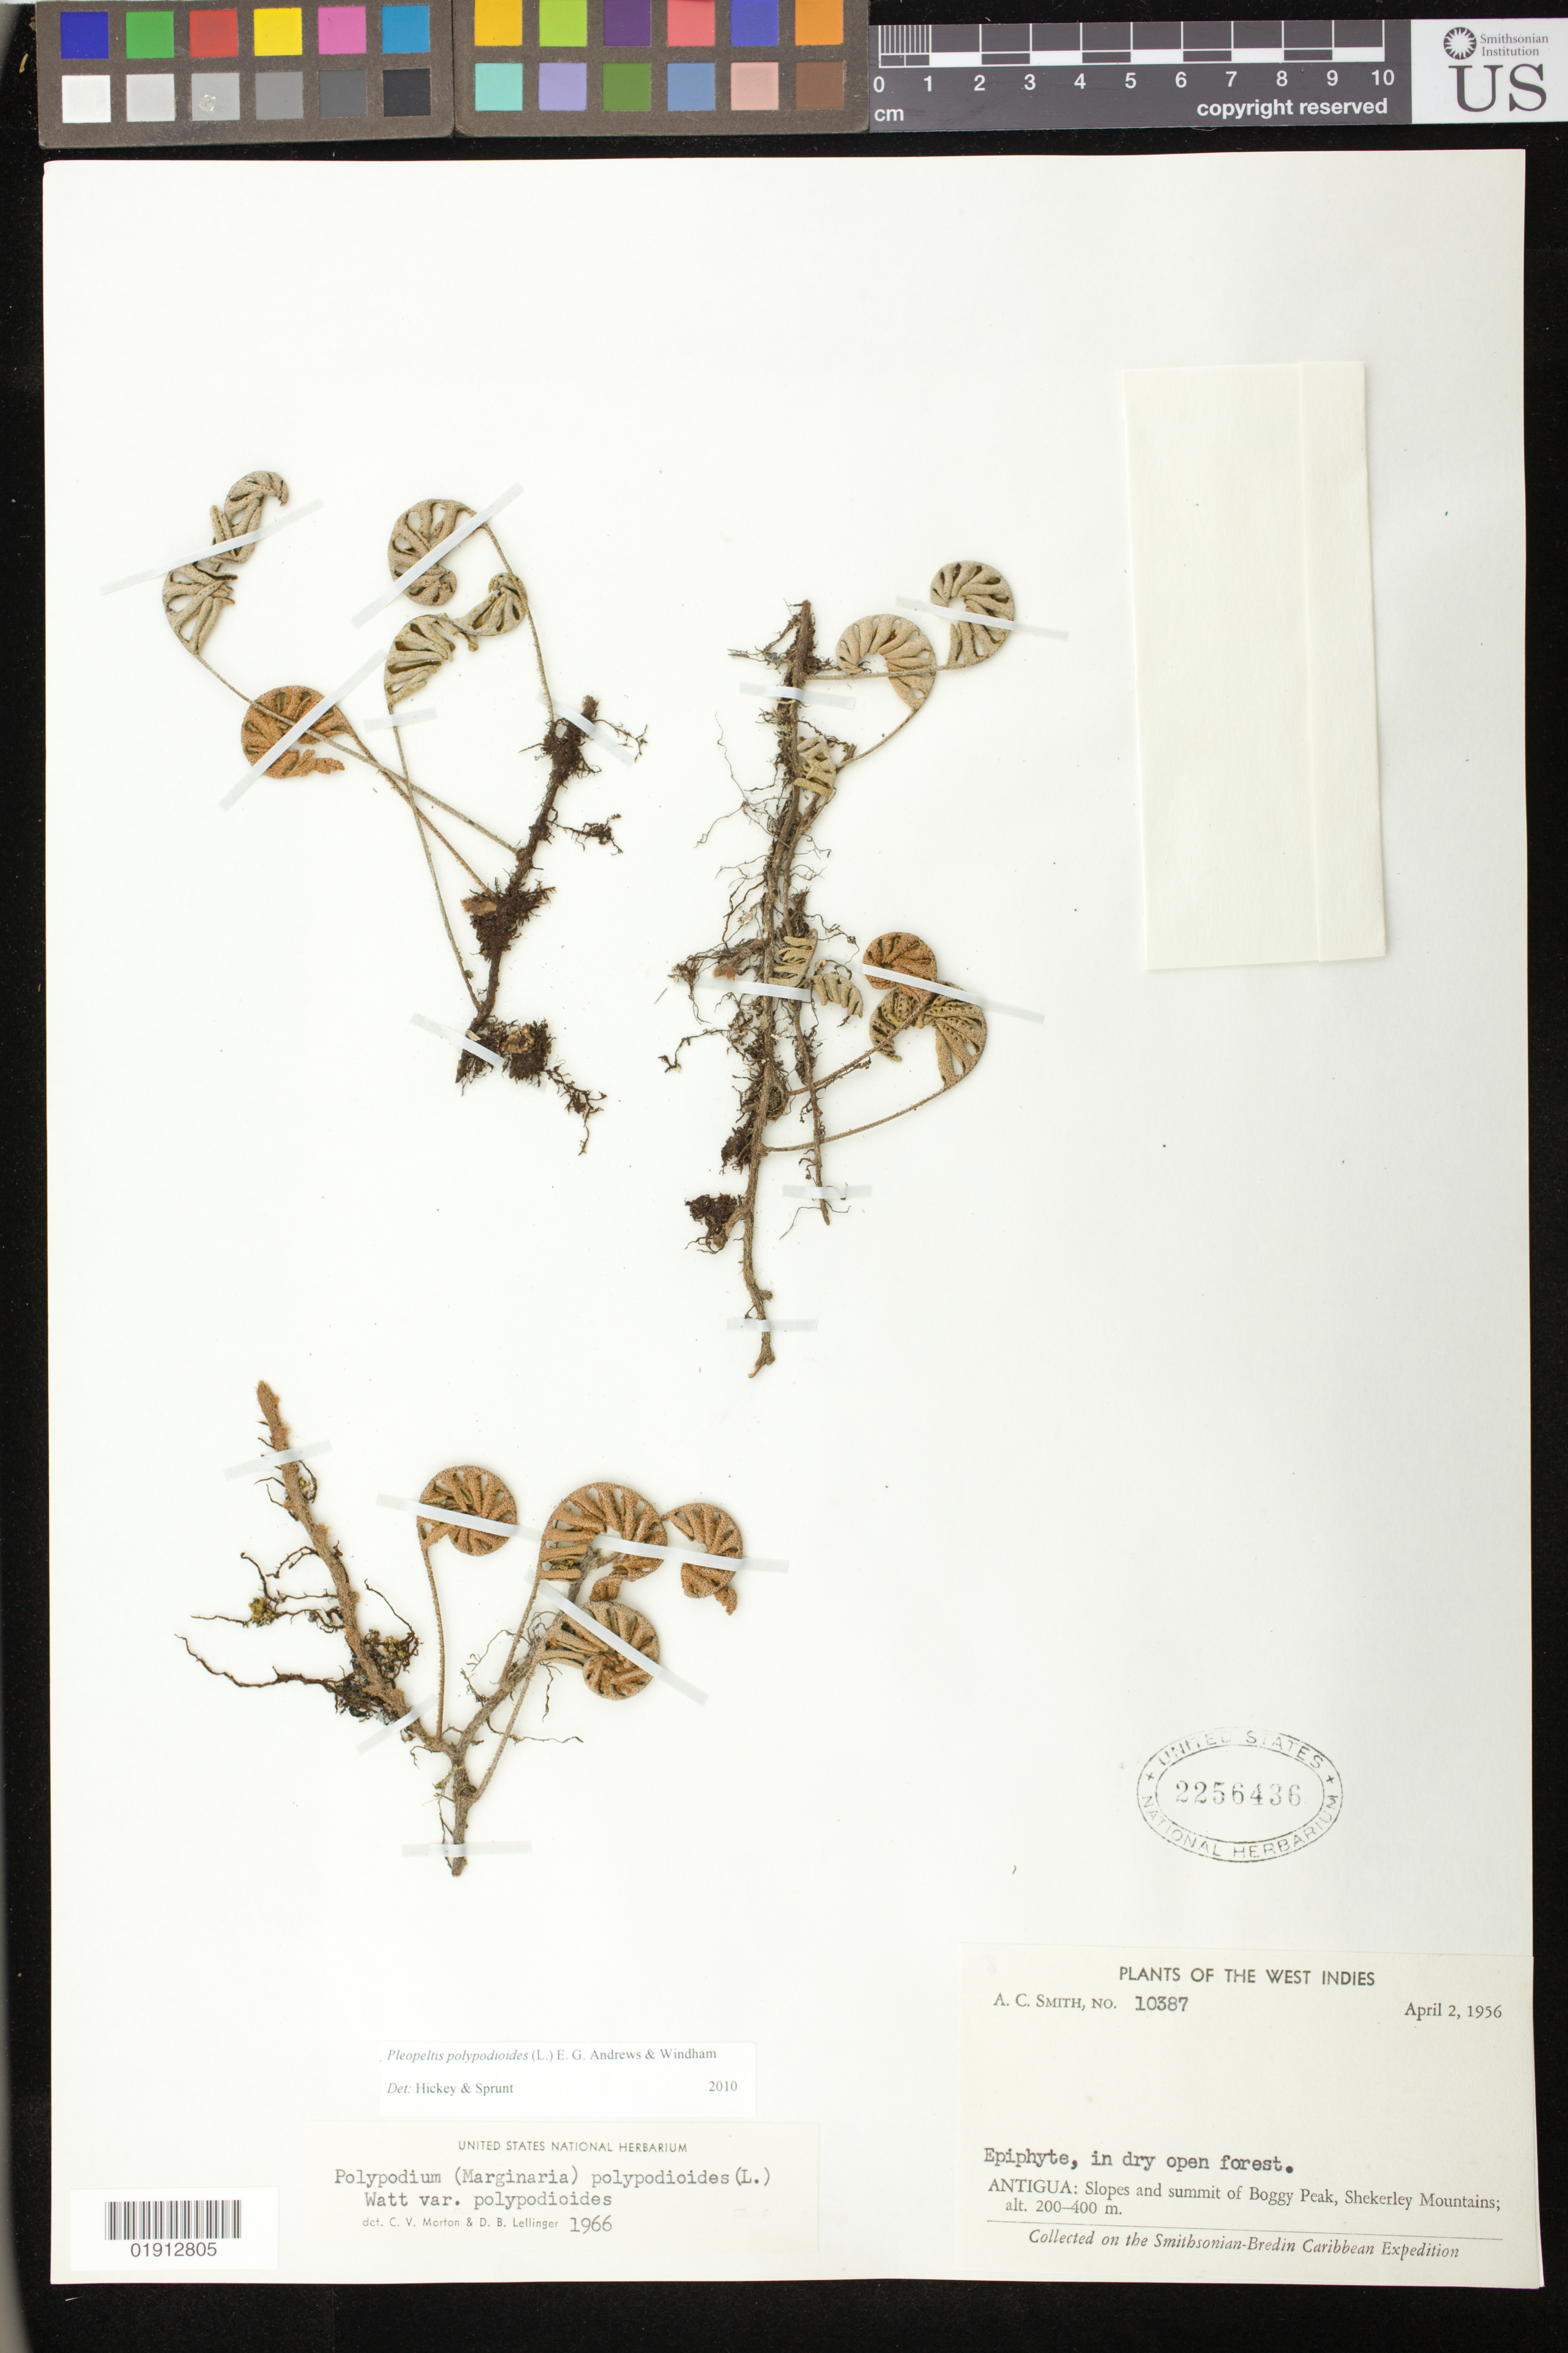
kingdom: Plantae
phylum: Tracheophyta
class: Polypodiopsida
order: Polypodiales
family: Polypodiaceae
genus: Pleopeltis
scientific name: Pleopeltis polypodioides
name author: (L.) E.G. Andrews & Windham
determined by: Hickey, R. J.; Sprunt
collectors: A. C. Smith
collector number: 10387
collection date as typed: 02 Apr 1956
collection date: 1956-04-02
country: Antigua and Barbuda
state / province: Saint Mary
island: Antigua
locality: Slopes and summit of Boggy Peak, Shekerley Mountains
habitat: In dry open forest.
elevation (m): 200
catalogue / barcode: US 2256436